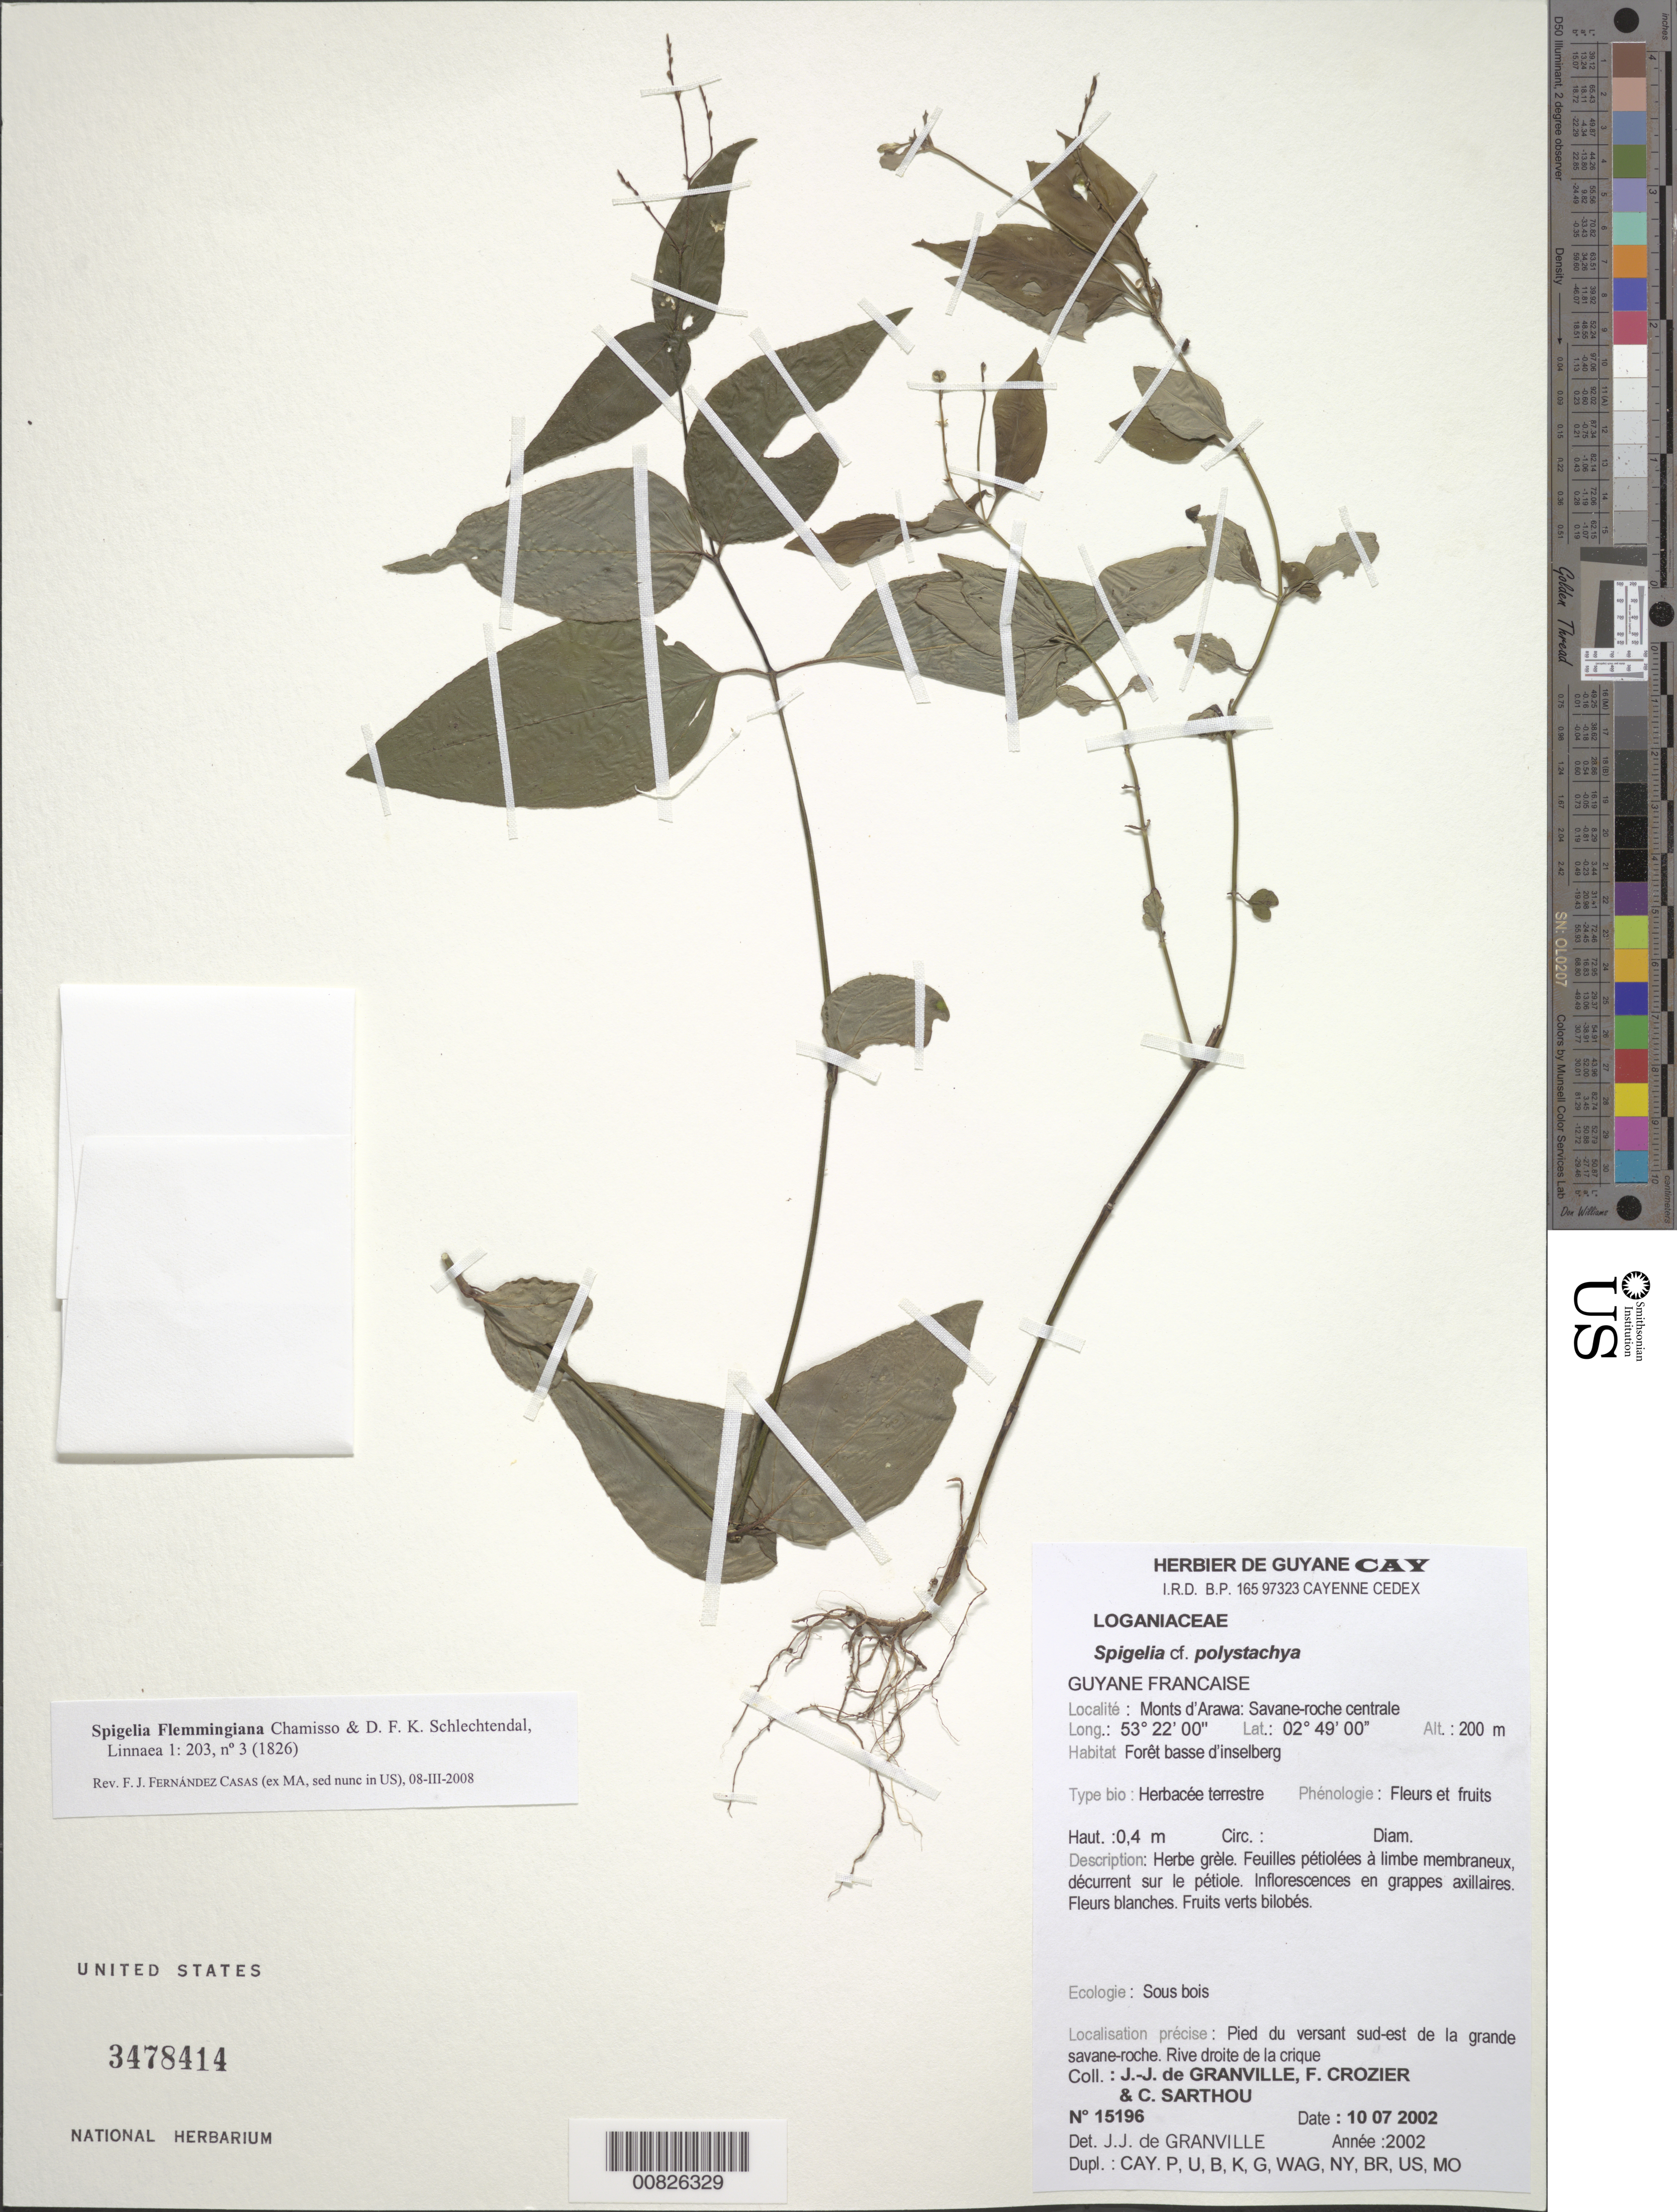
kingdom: Plantae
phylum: Tracheophyta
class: Magnoliopsida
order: Gentianales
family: Loganiaceae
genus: Spigelia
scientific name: Spigelia flemmingiana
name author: Cham. & Schltdl.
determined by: Fernández Casas, F. J.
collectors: J.-J. de Granville, F. Crozier & C. Sarthou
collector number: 15196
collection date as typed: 10-Jul-02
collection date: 2002-07-10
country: French Guiana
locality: Monts d'Arawa, zone de la savane-roche centrale, pied du versant sud-est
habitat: Forêt basse d'inselberg; sous bois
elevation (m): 200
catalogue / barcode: US 3478414